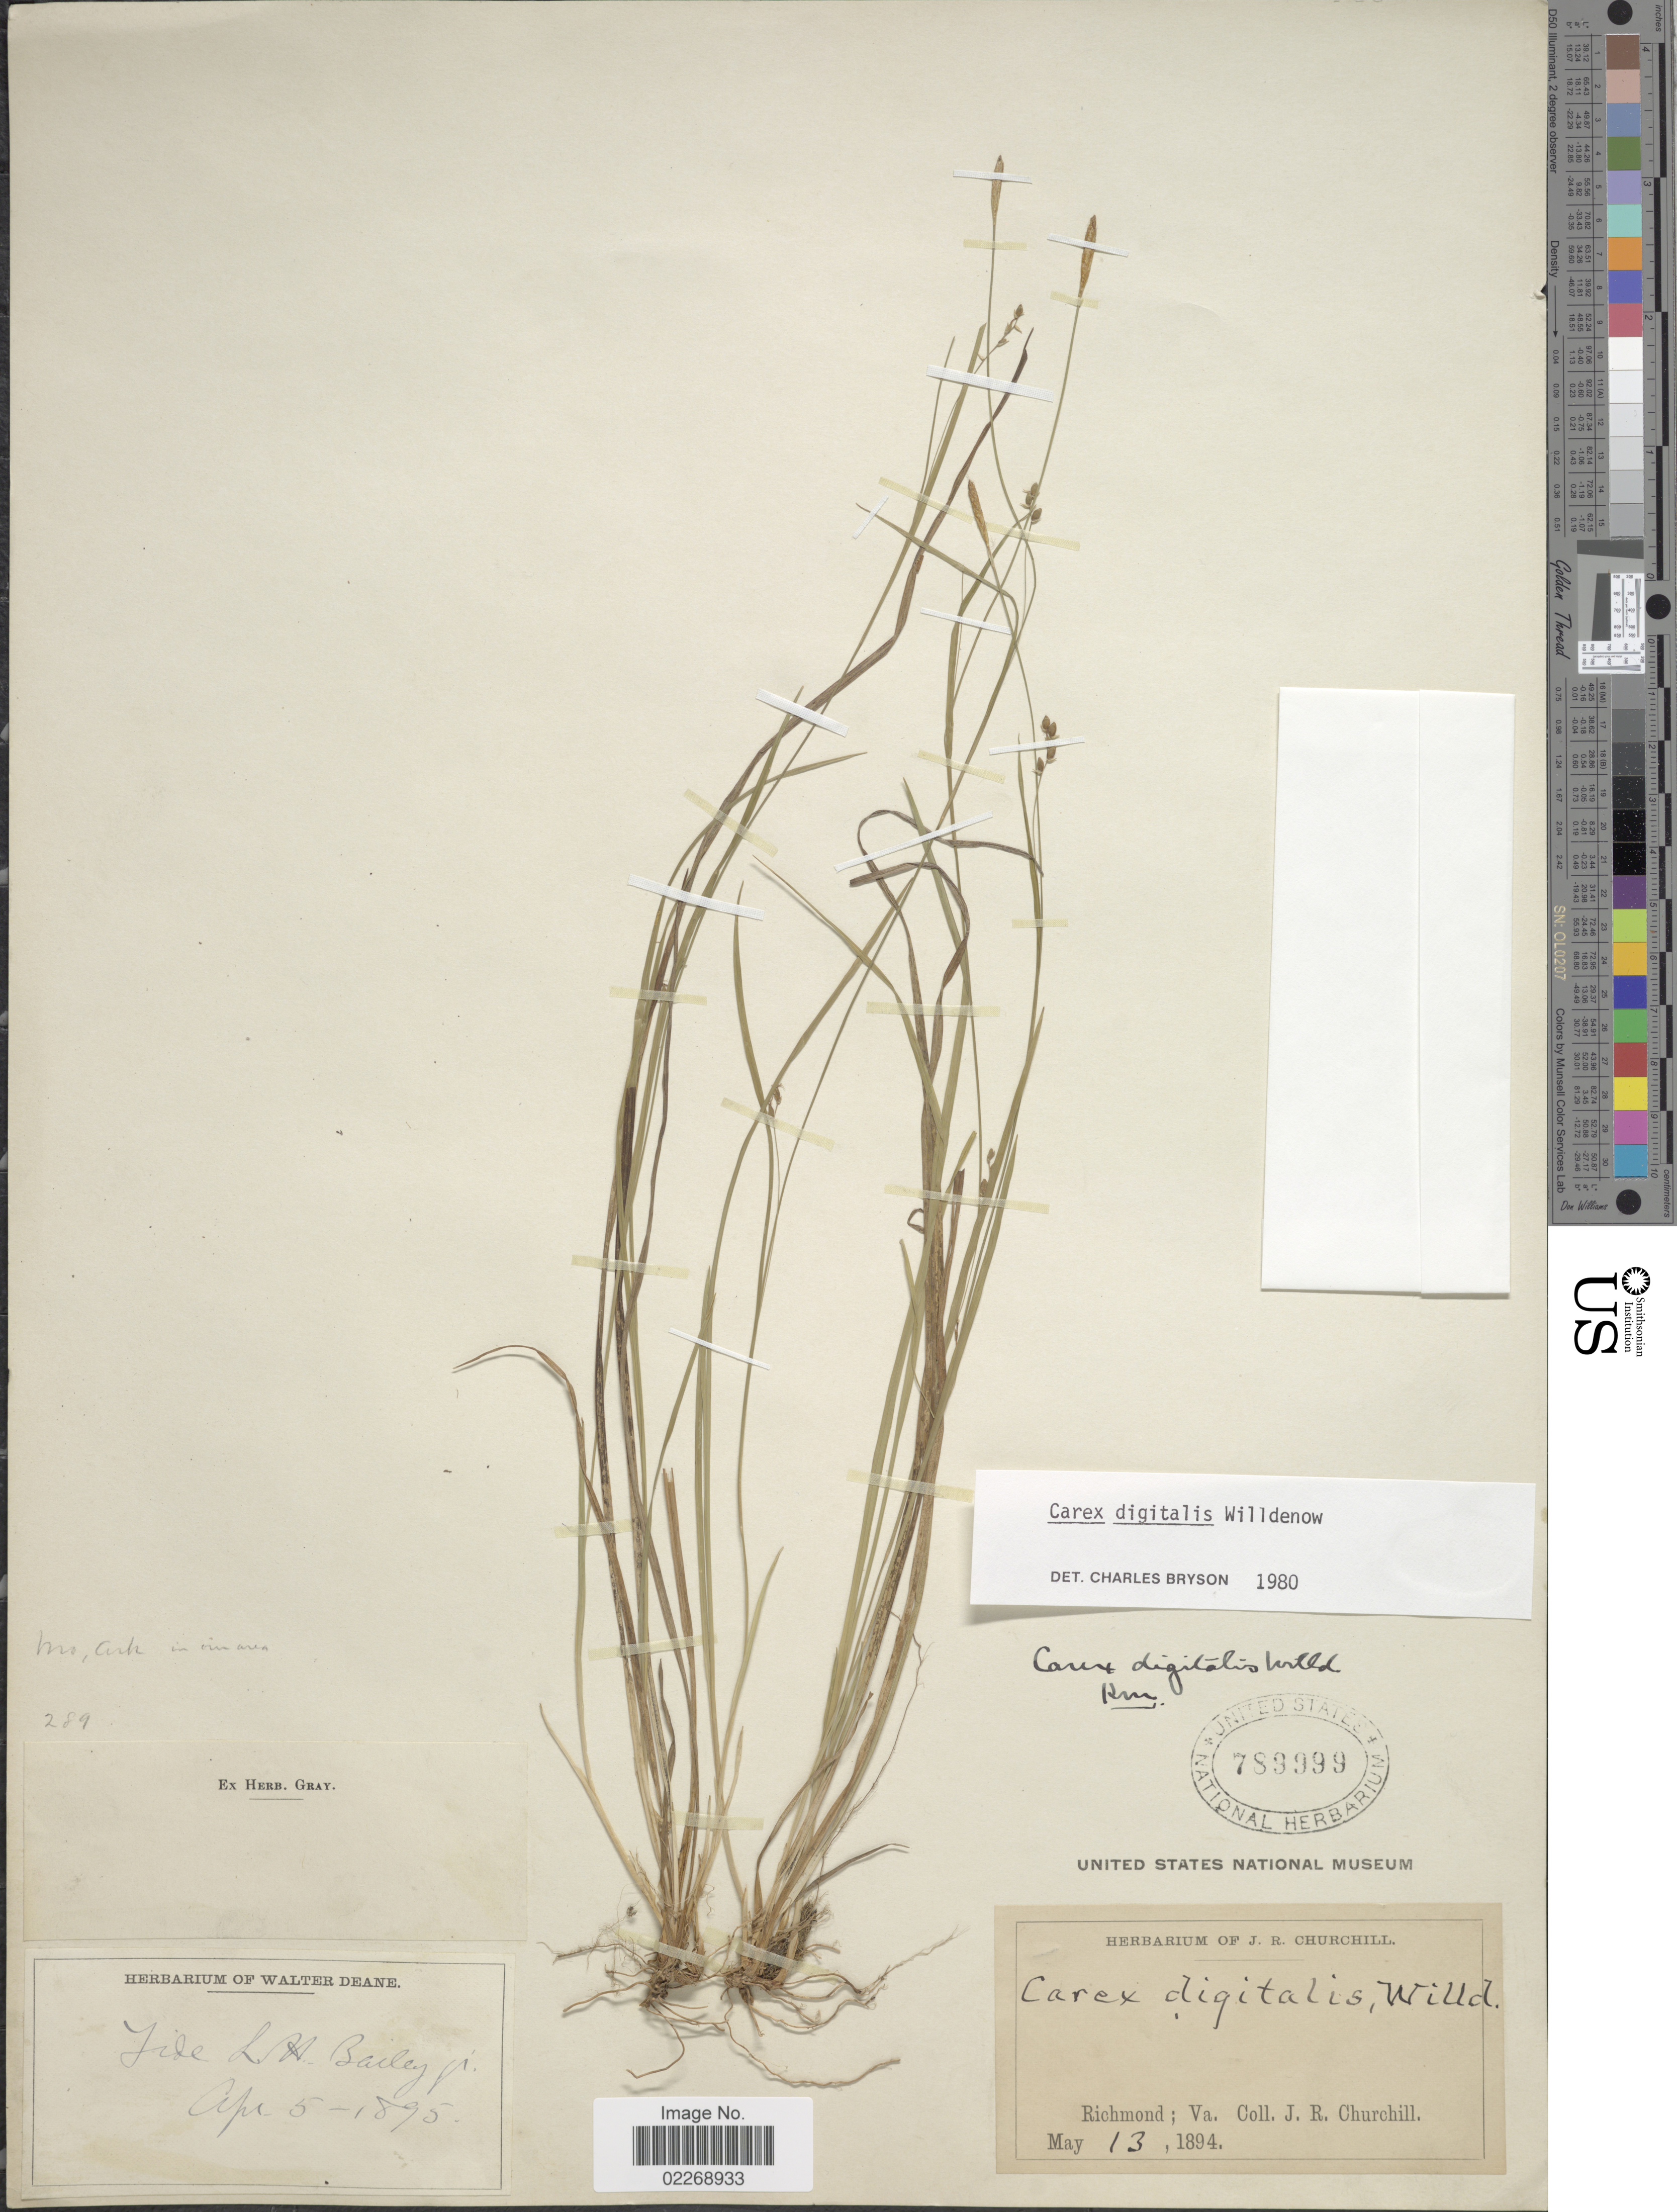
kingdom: Plantae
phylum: Tracheophyta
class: Liliopsida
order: Poales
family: Cyperaceae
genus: Carex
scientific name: Carex digitalis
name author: Willd.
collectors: J. Churchill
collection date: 1894-05-13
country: United States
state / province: Virginia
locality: Richmond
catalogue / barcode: US 789999